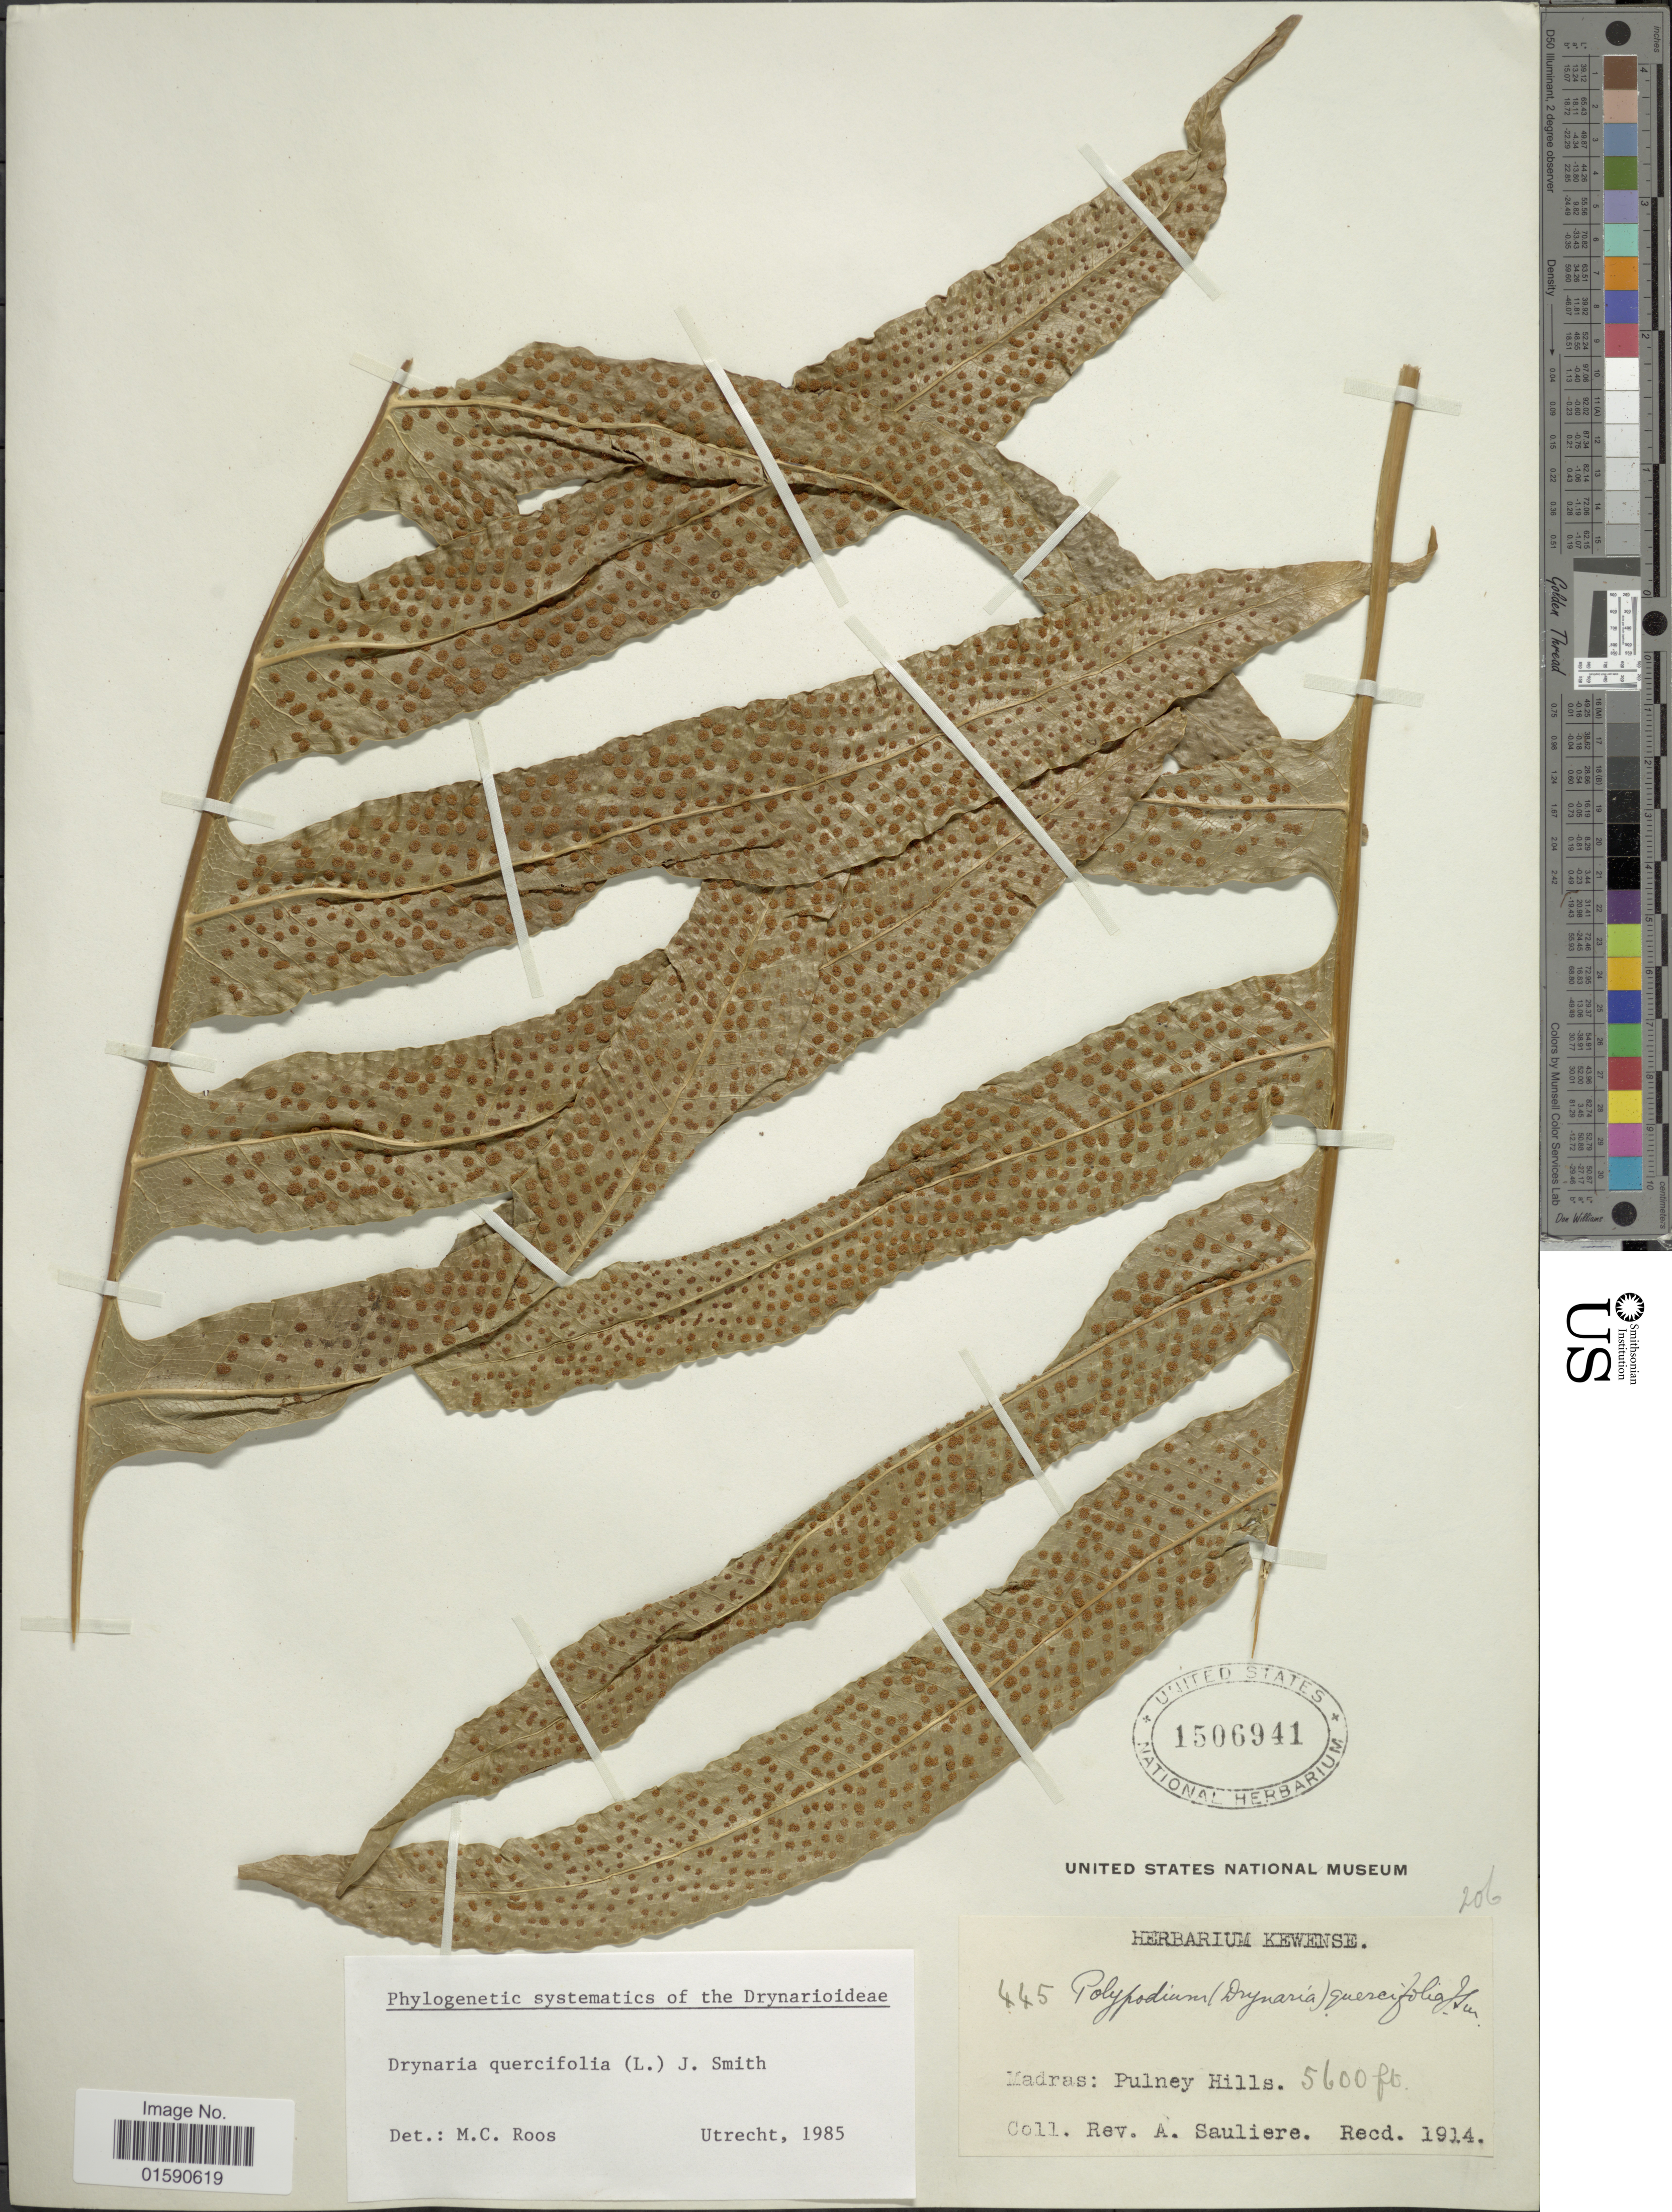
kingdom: Plantae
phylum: Tracheophyta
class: Polypodiopsida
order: Polypodiales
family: Polypodiaceae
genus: Drynaria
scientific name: Drynaria quercifolia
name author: (L.) J. Sm.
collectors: A. Sauliere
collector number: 445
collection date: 1914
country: India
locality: Madras: Pulney Hills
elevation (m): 1707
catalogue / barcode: US 1506941